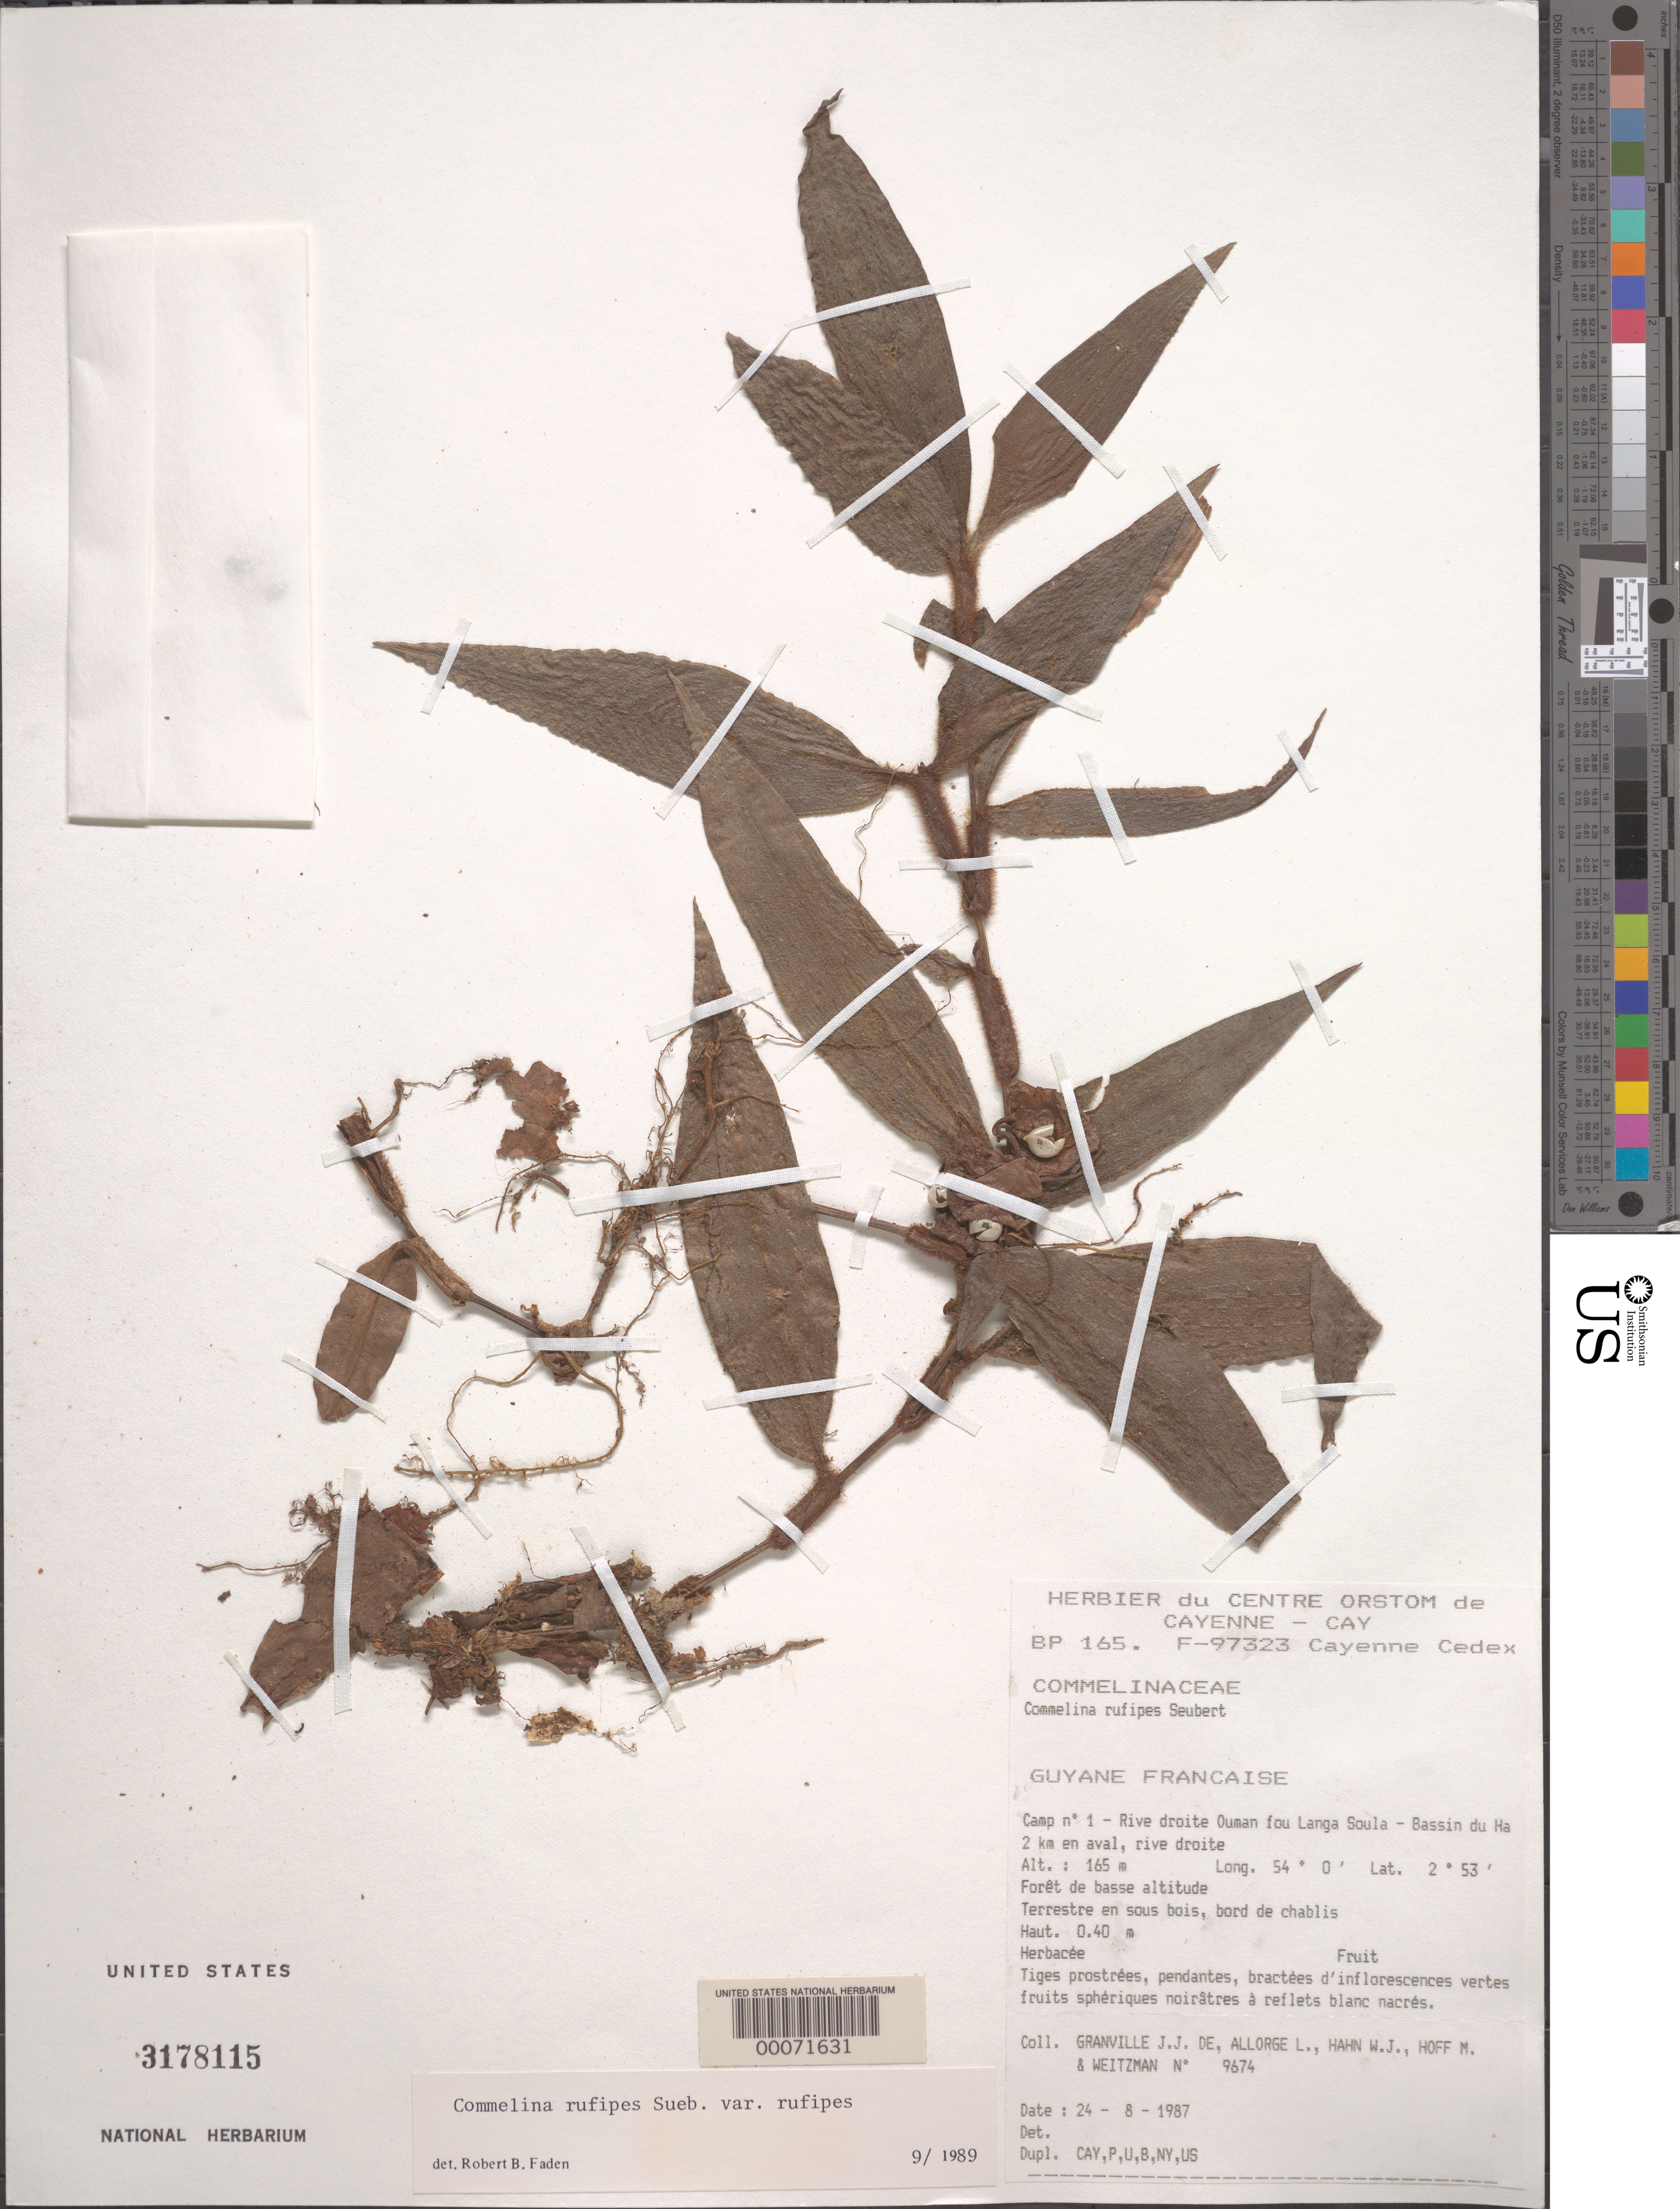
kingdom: Plantae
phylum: Tracheophyta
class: Liliopsida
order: Commelinales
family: Commelinaceae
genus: Commelina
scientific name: Commelina rufipes var. rufipes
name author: Seub.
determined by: Faden, Robert B., (US), Smithsonian Institution - National Museum of Natural History (UNITED STATES)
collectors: J.-J. de Granville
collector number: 9674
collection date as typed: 24 Aug 1987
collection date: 1987-08-24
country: French Guiana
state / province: Cayenne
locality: Camp 1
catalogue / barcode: US 3178115